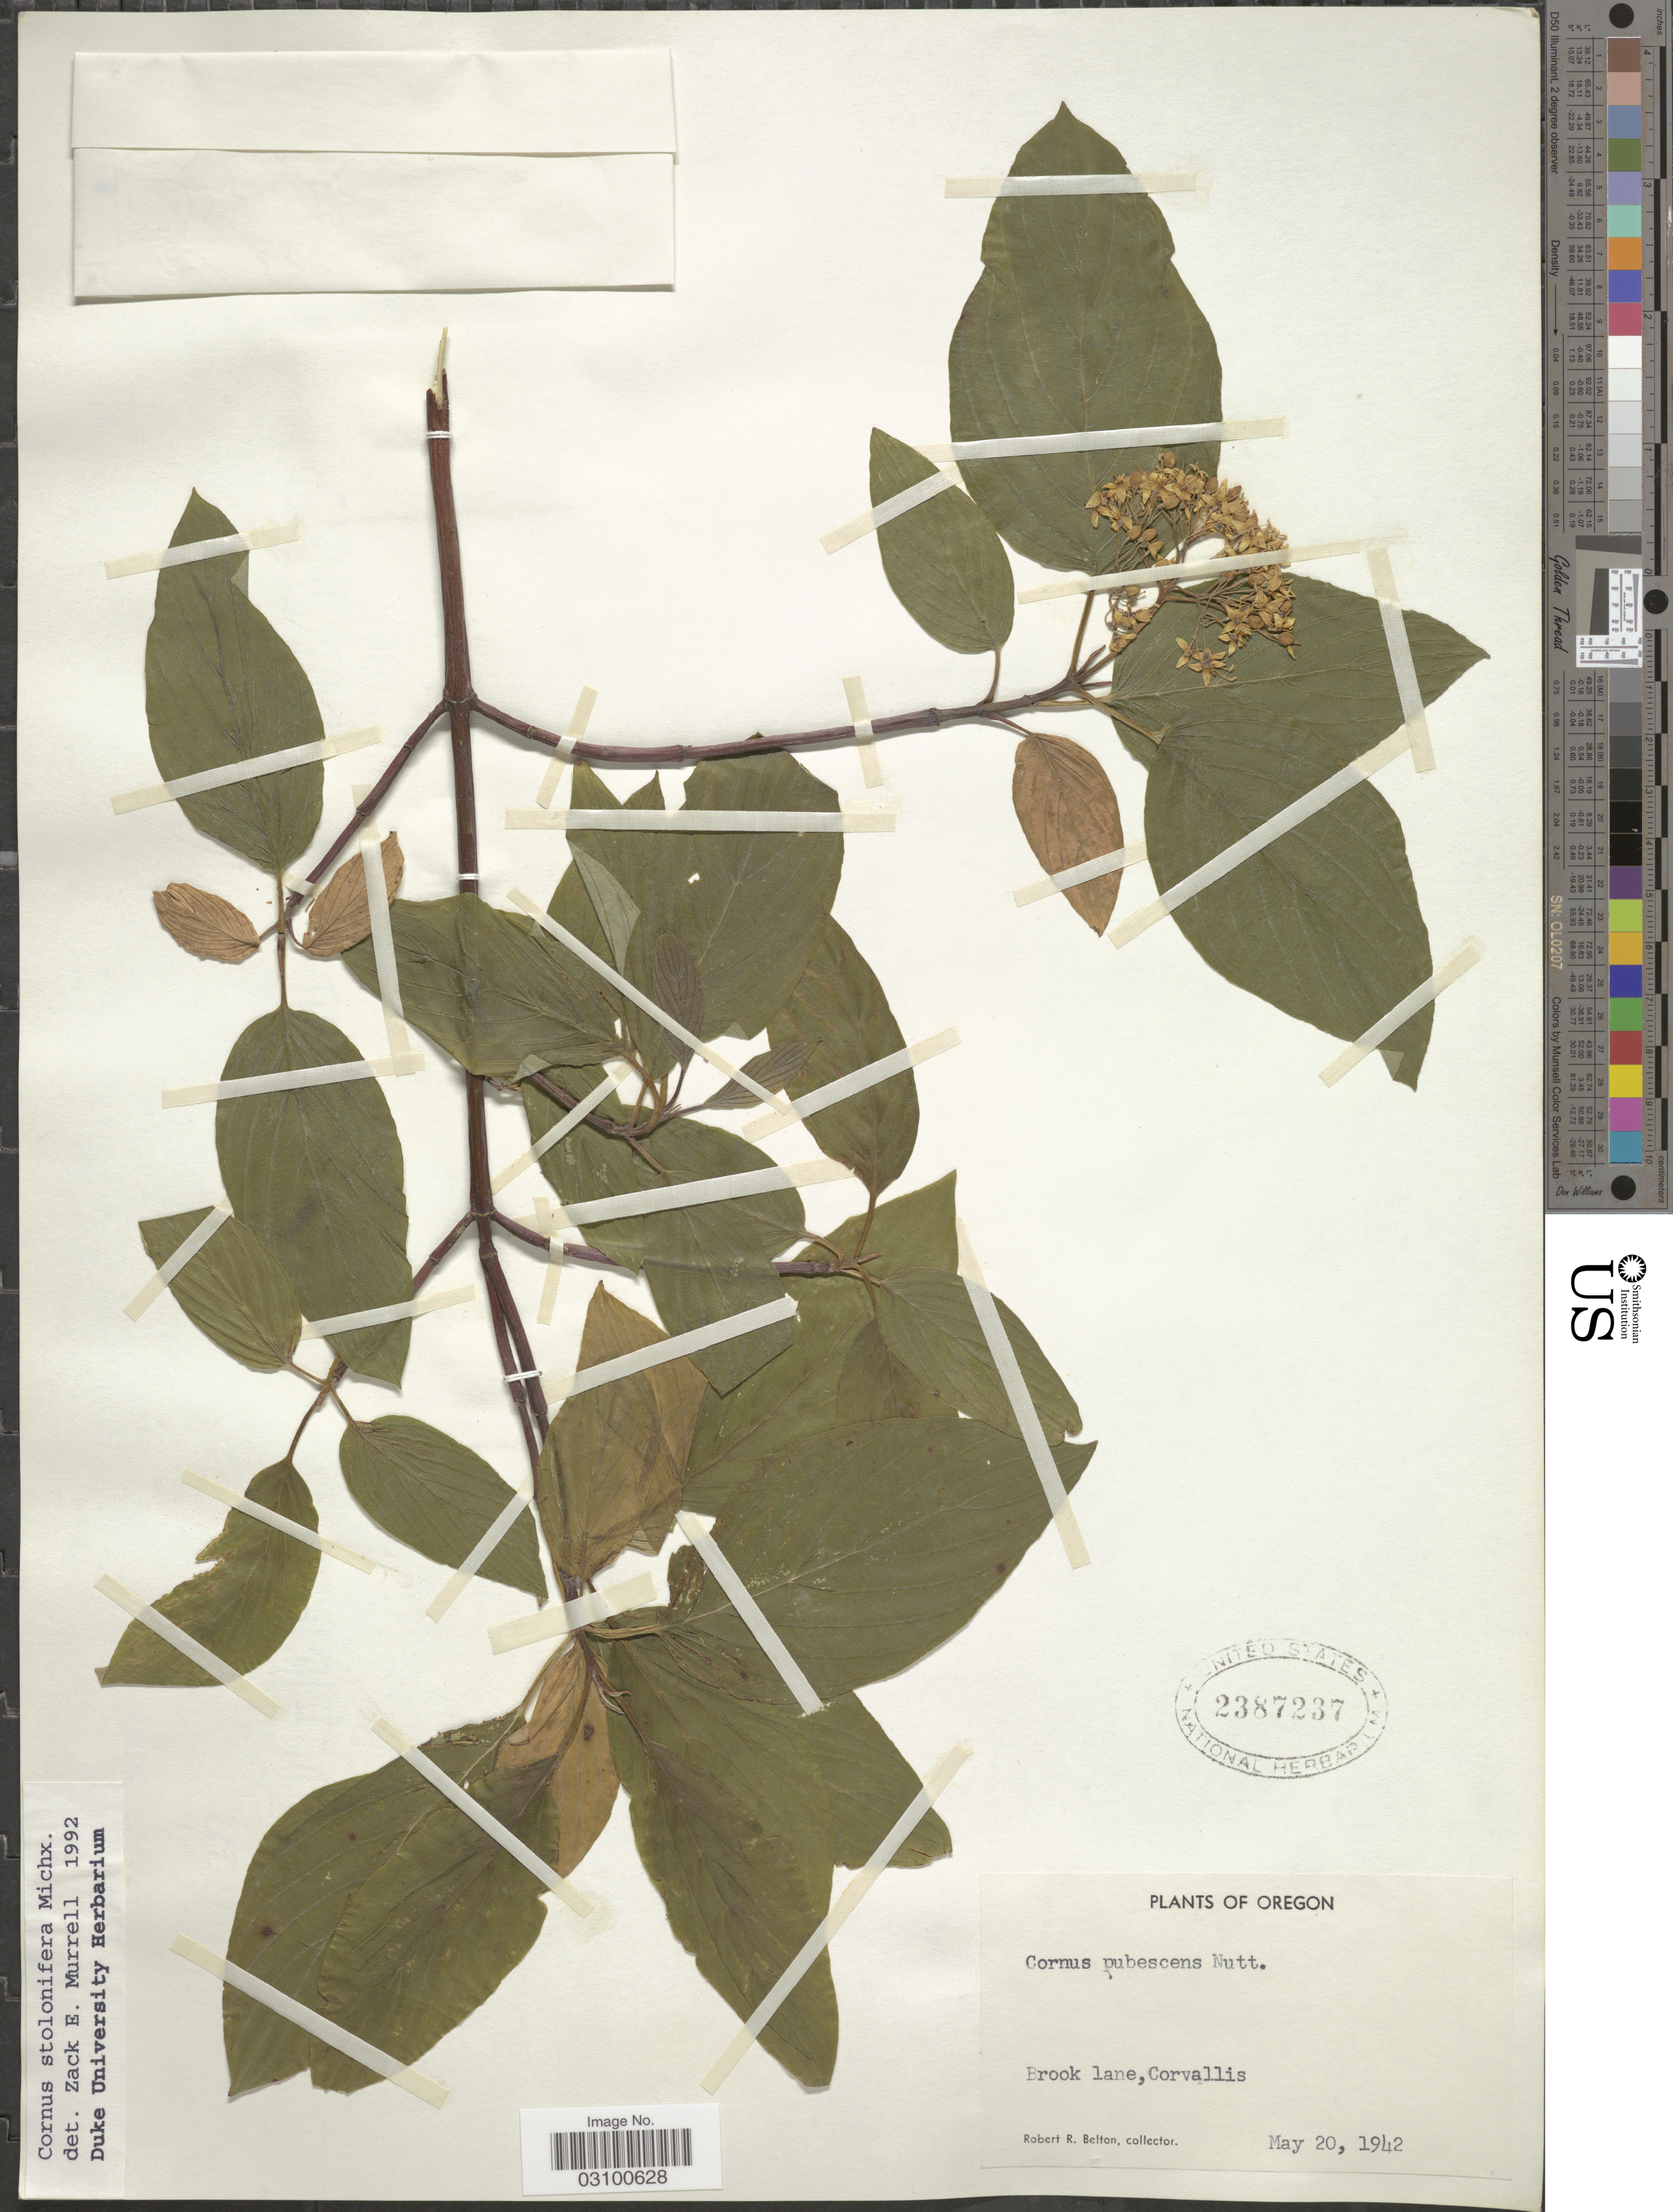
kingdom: Plantae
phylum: Tracheophyta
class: Magnoliopsida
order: Cornales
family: Cornaceae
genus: Cornus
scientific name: Cornus sericea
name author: L.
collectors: R. Belton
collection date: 1942-05-20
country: United States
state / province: Oregon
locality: Brook lane, Corvallis.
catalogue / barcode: US 2387237